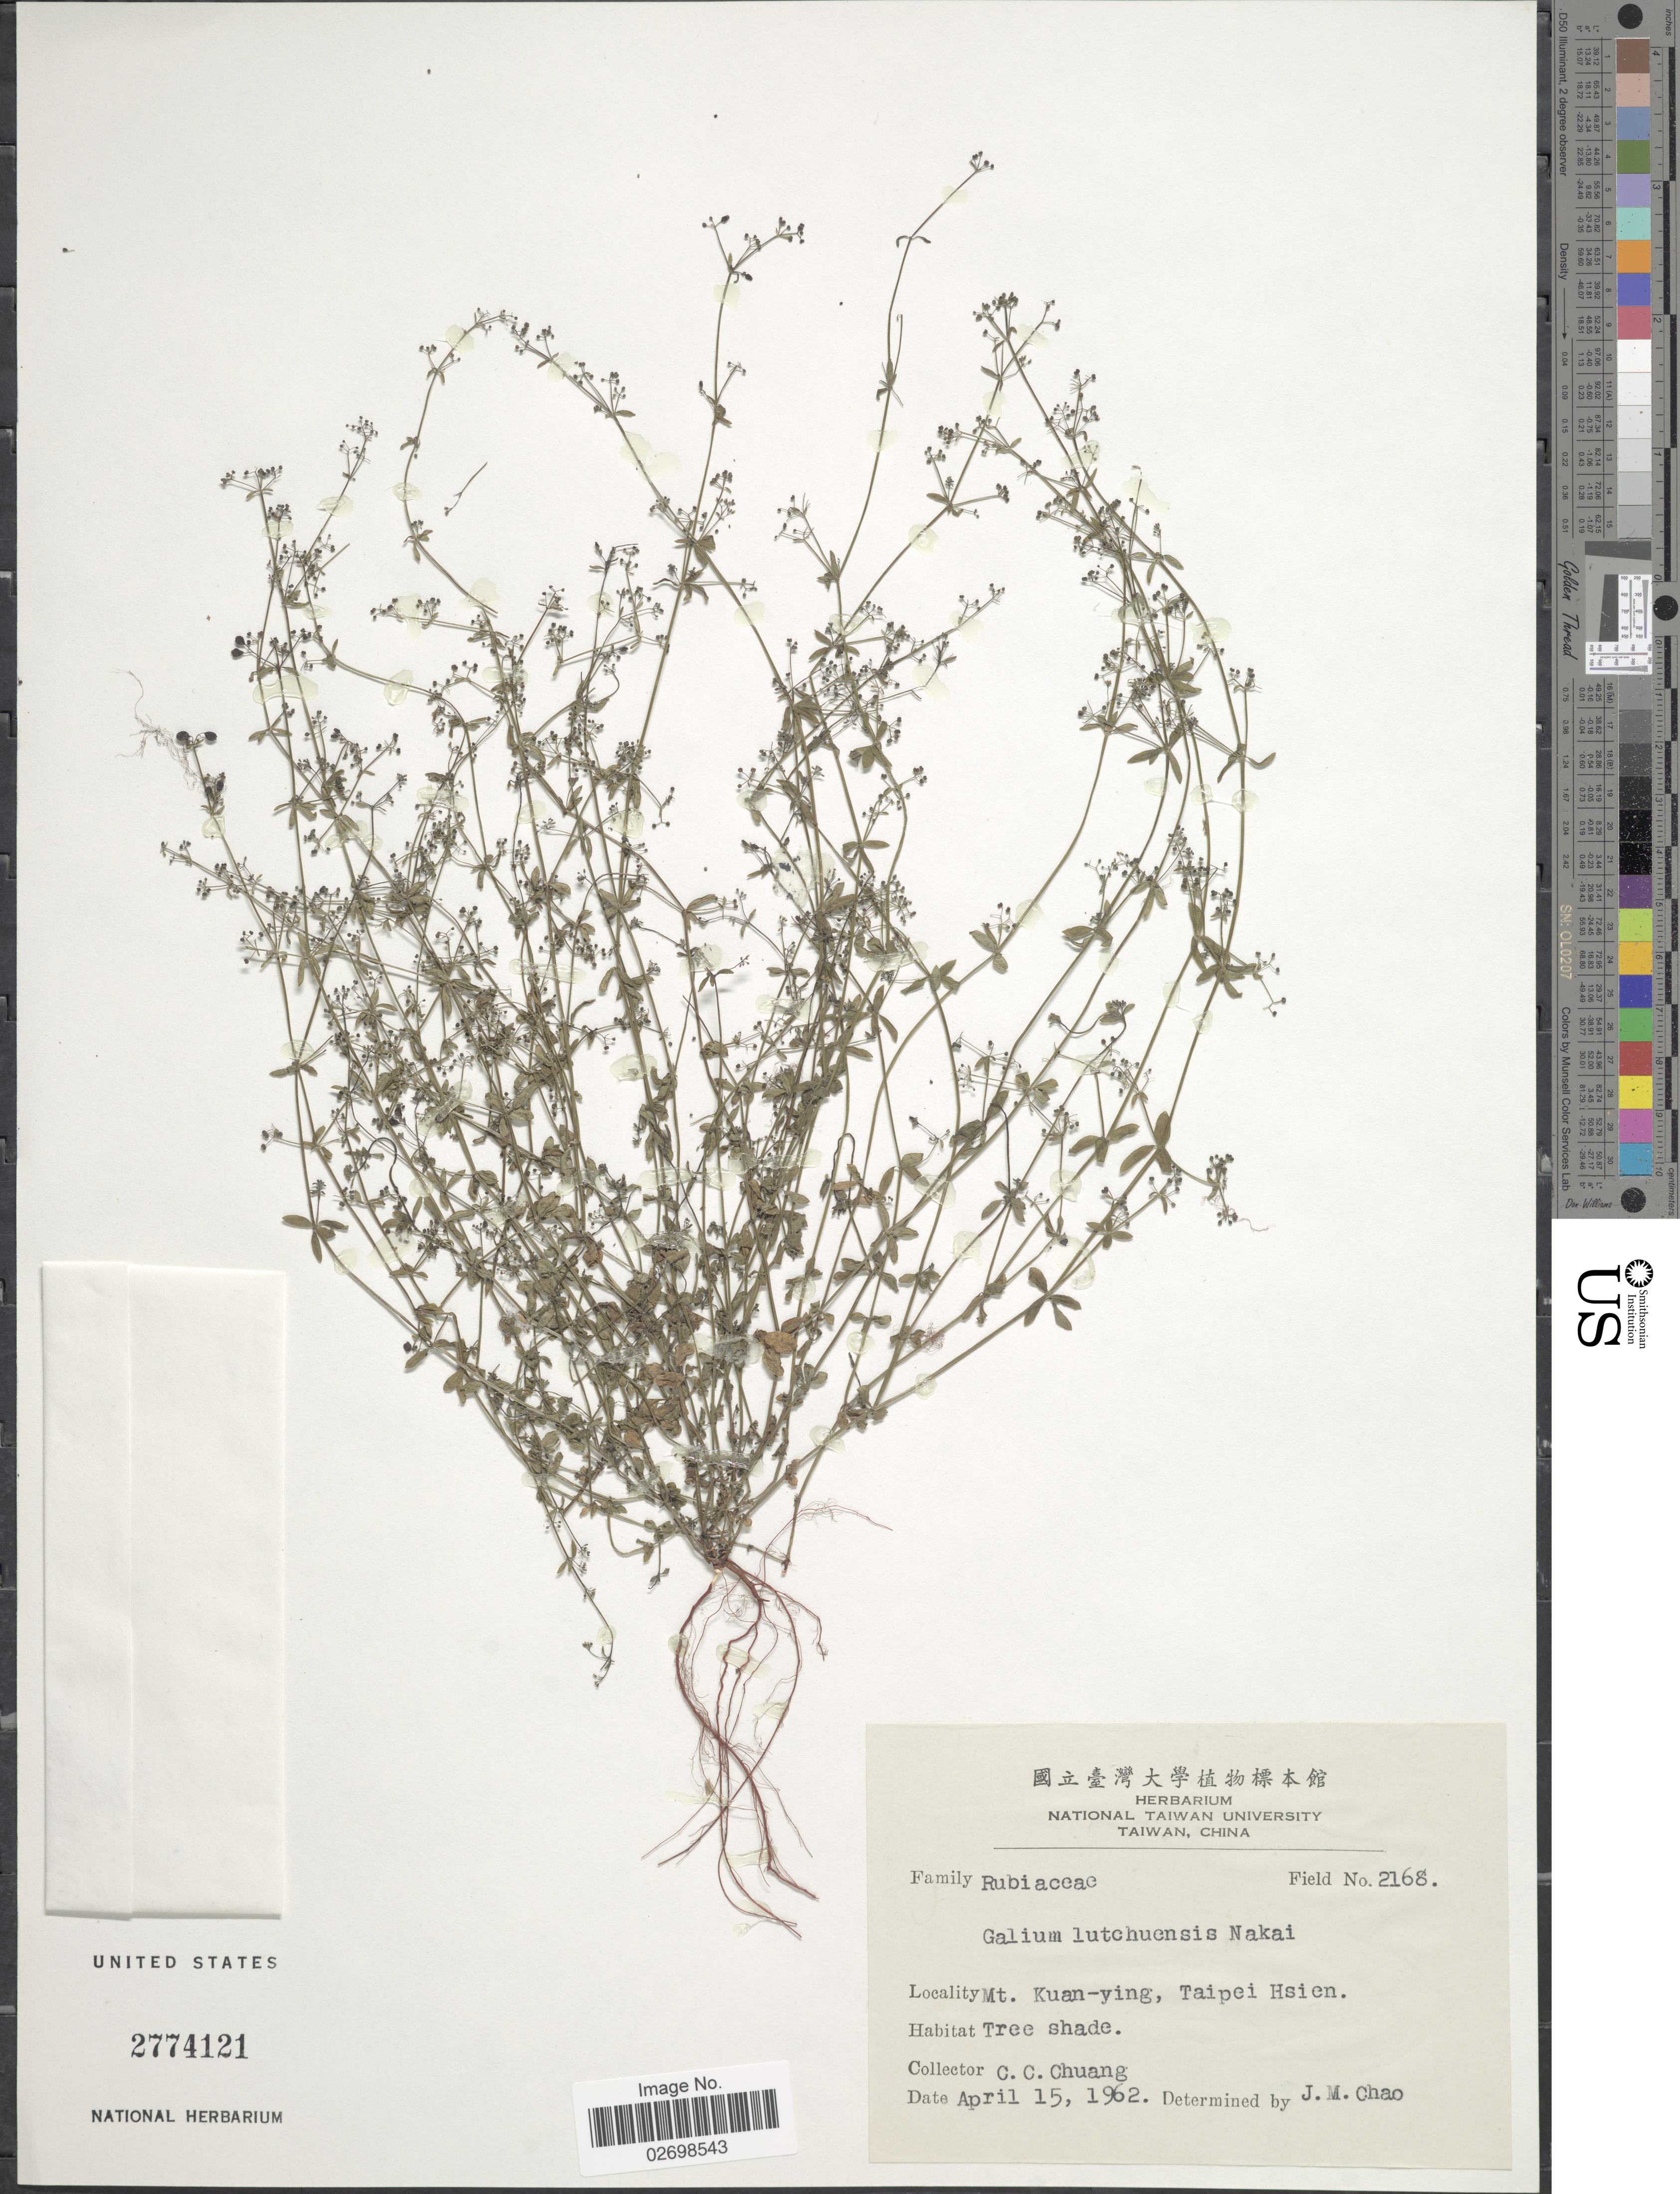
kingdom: Plantae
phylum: Tracheophyta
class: Magnoliopsida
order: Gentianales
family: Rubiaceae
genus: Galium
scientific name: Galium lutchuensis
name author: Nakai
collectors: C. C. Chuang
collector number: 2168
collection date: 1962-04-15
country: Taiwan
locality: Mt. Kuang-yin, Taipei Hsien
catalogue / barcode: US 2774121